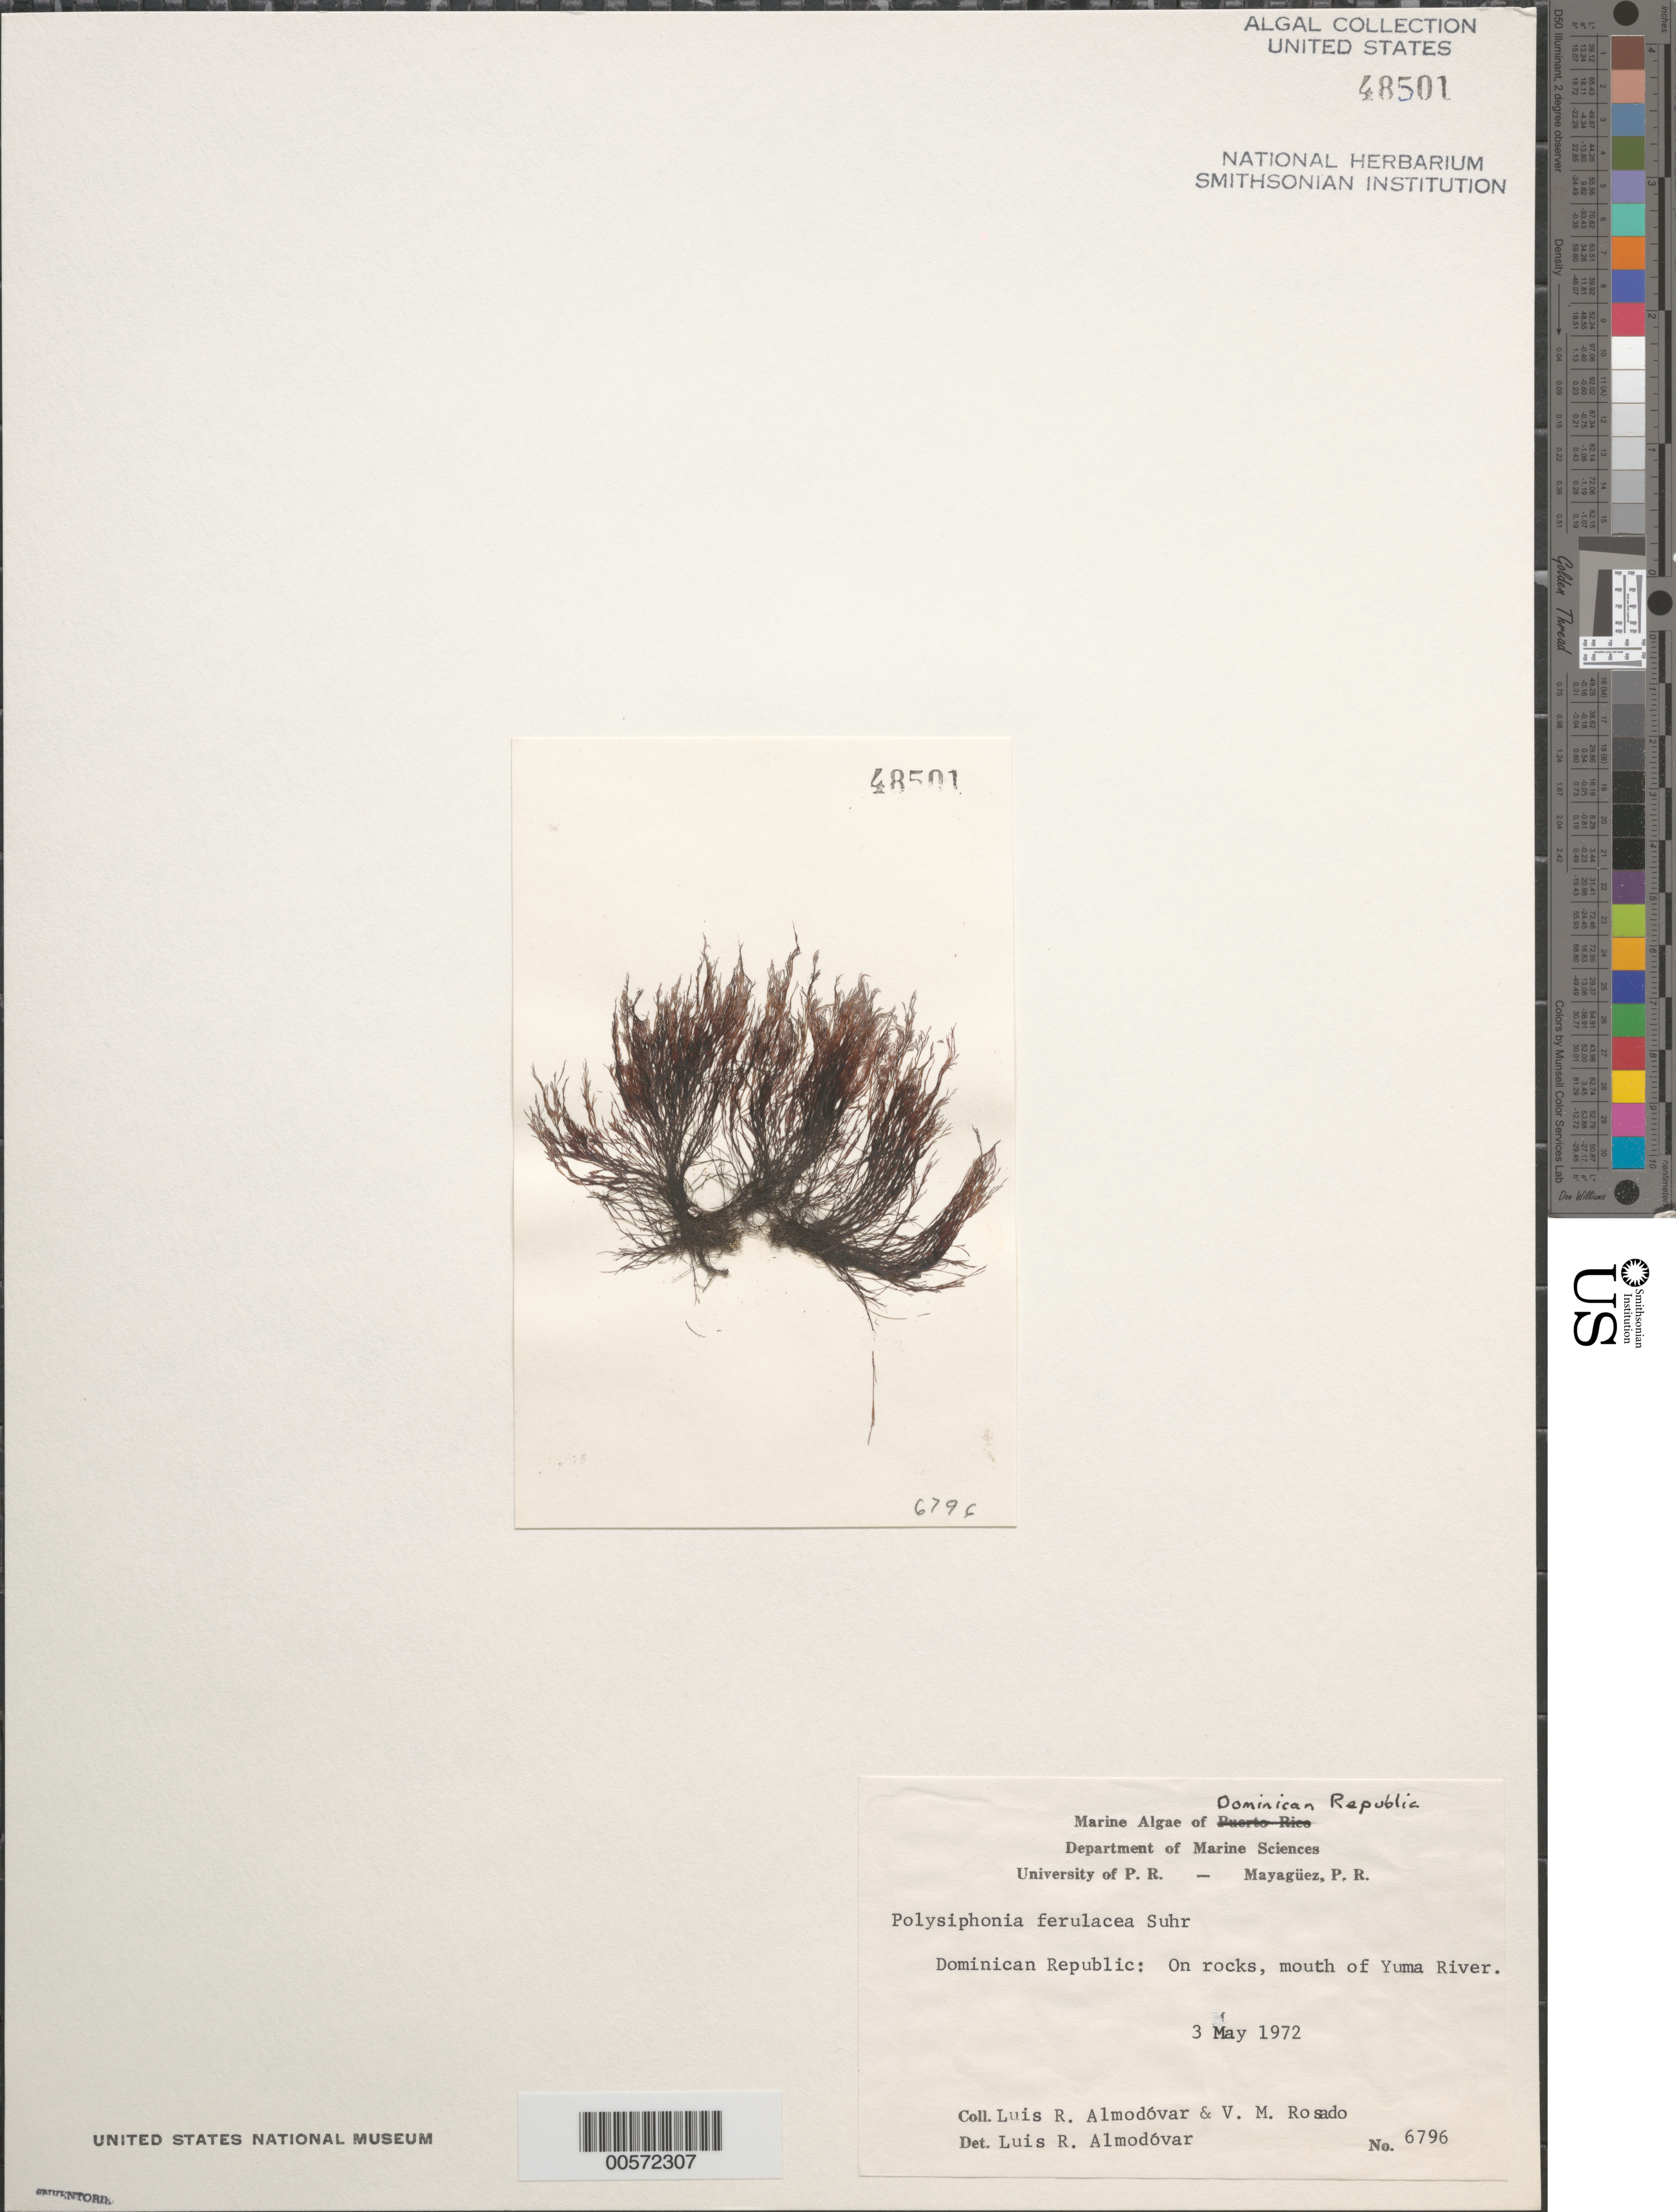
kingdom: Plantae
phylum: Rhodophyta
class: Florideophyceae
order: Ceramiales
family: Rhodomelaceae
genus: Melanothamnus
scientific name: Melanothamnus ferulaceus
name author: (Suhr ex J. Agardh) Diaz-Tapia & Maggs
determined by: Algae name updating Project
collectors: L. Almodovar & V. Rosado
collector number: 6796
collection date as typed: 03 May 1972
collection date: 1972-05-03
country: Dominican Republic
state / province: La Altagracía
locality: Yuma river mouth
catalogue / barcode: US 48501